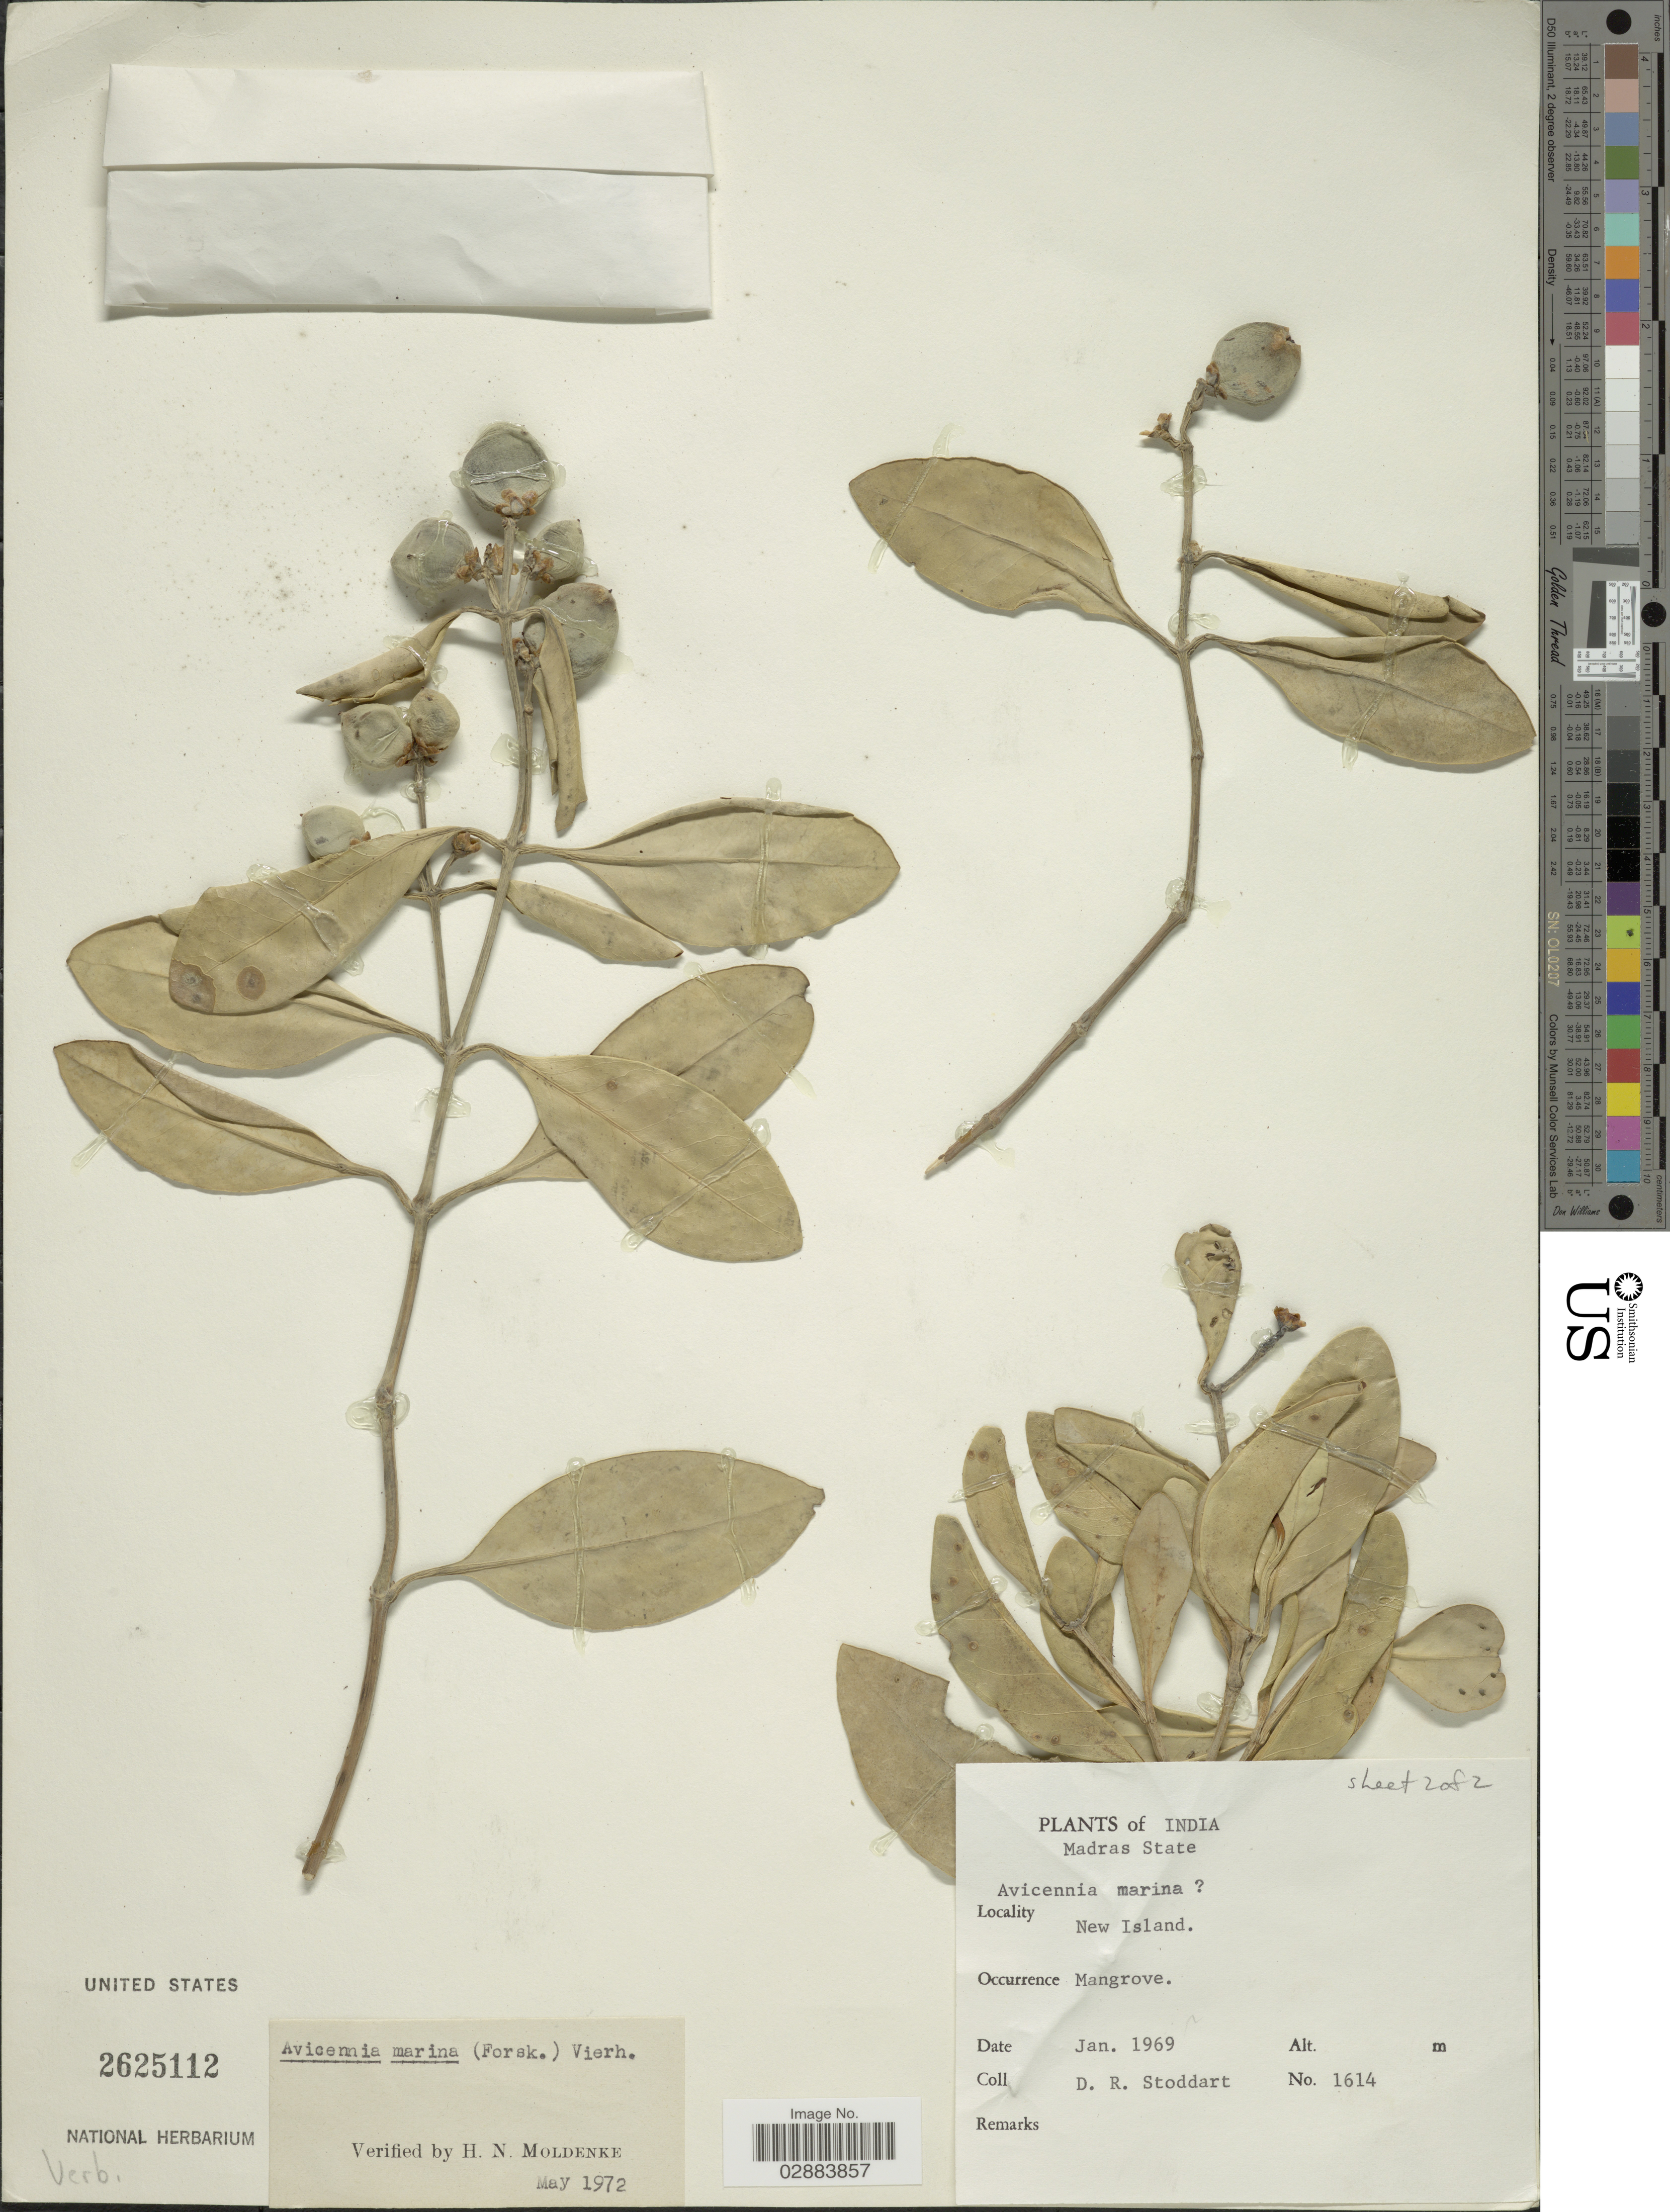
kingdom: Plantae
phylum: Tracheophyta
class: Magnoliopsida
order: Lamiales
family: Acanthaceae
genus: Avicennia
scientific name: Avicennia marina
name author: (Forssk.) Vierh.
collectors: D. R. Stoddart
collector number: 1614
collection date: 1969-01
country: India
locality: Madras State. New Island.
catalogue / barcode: US 2625112